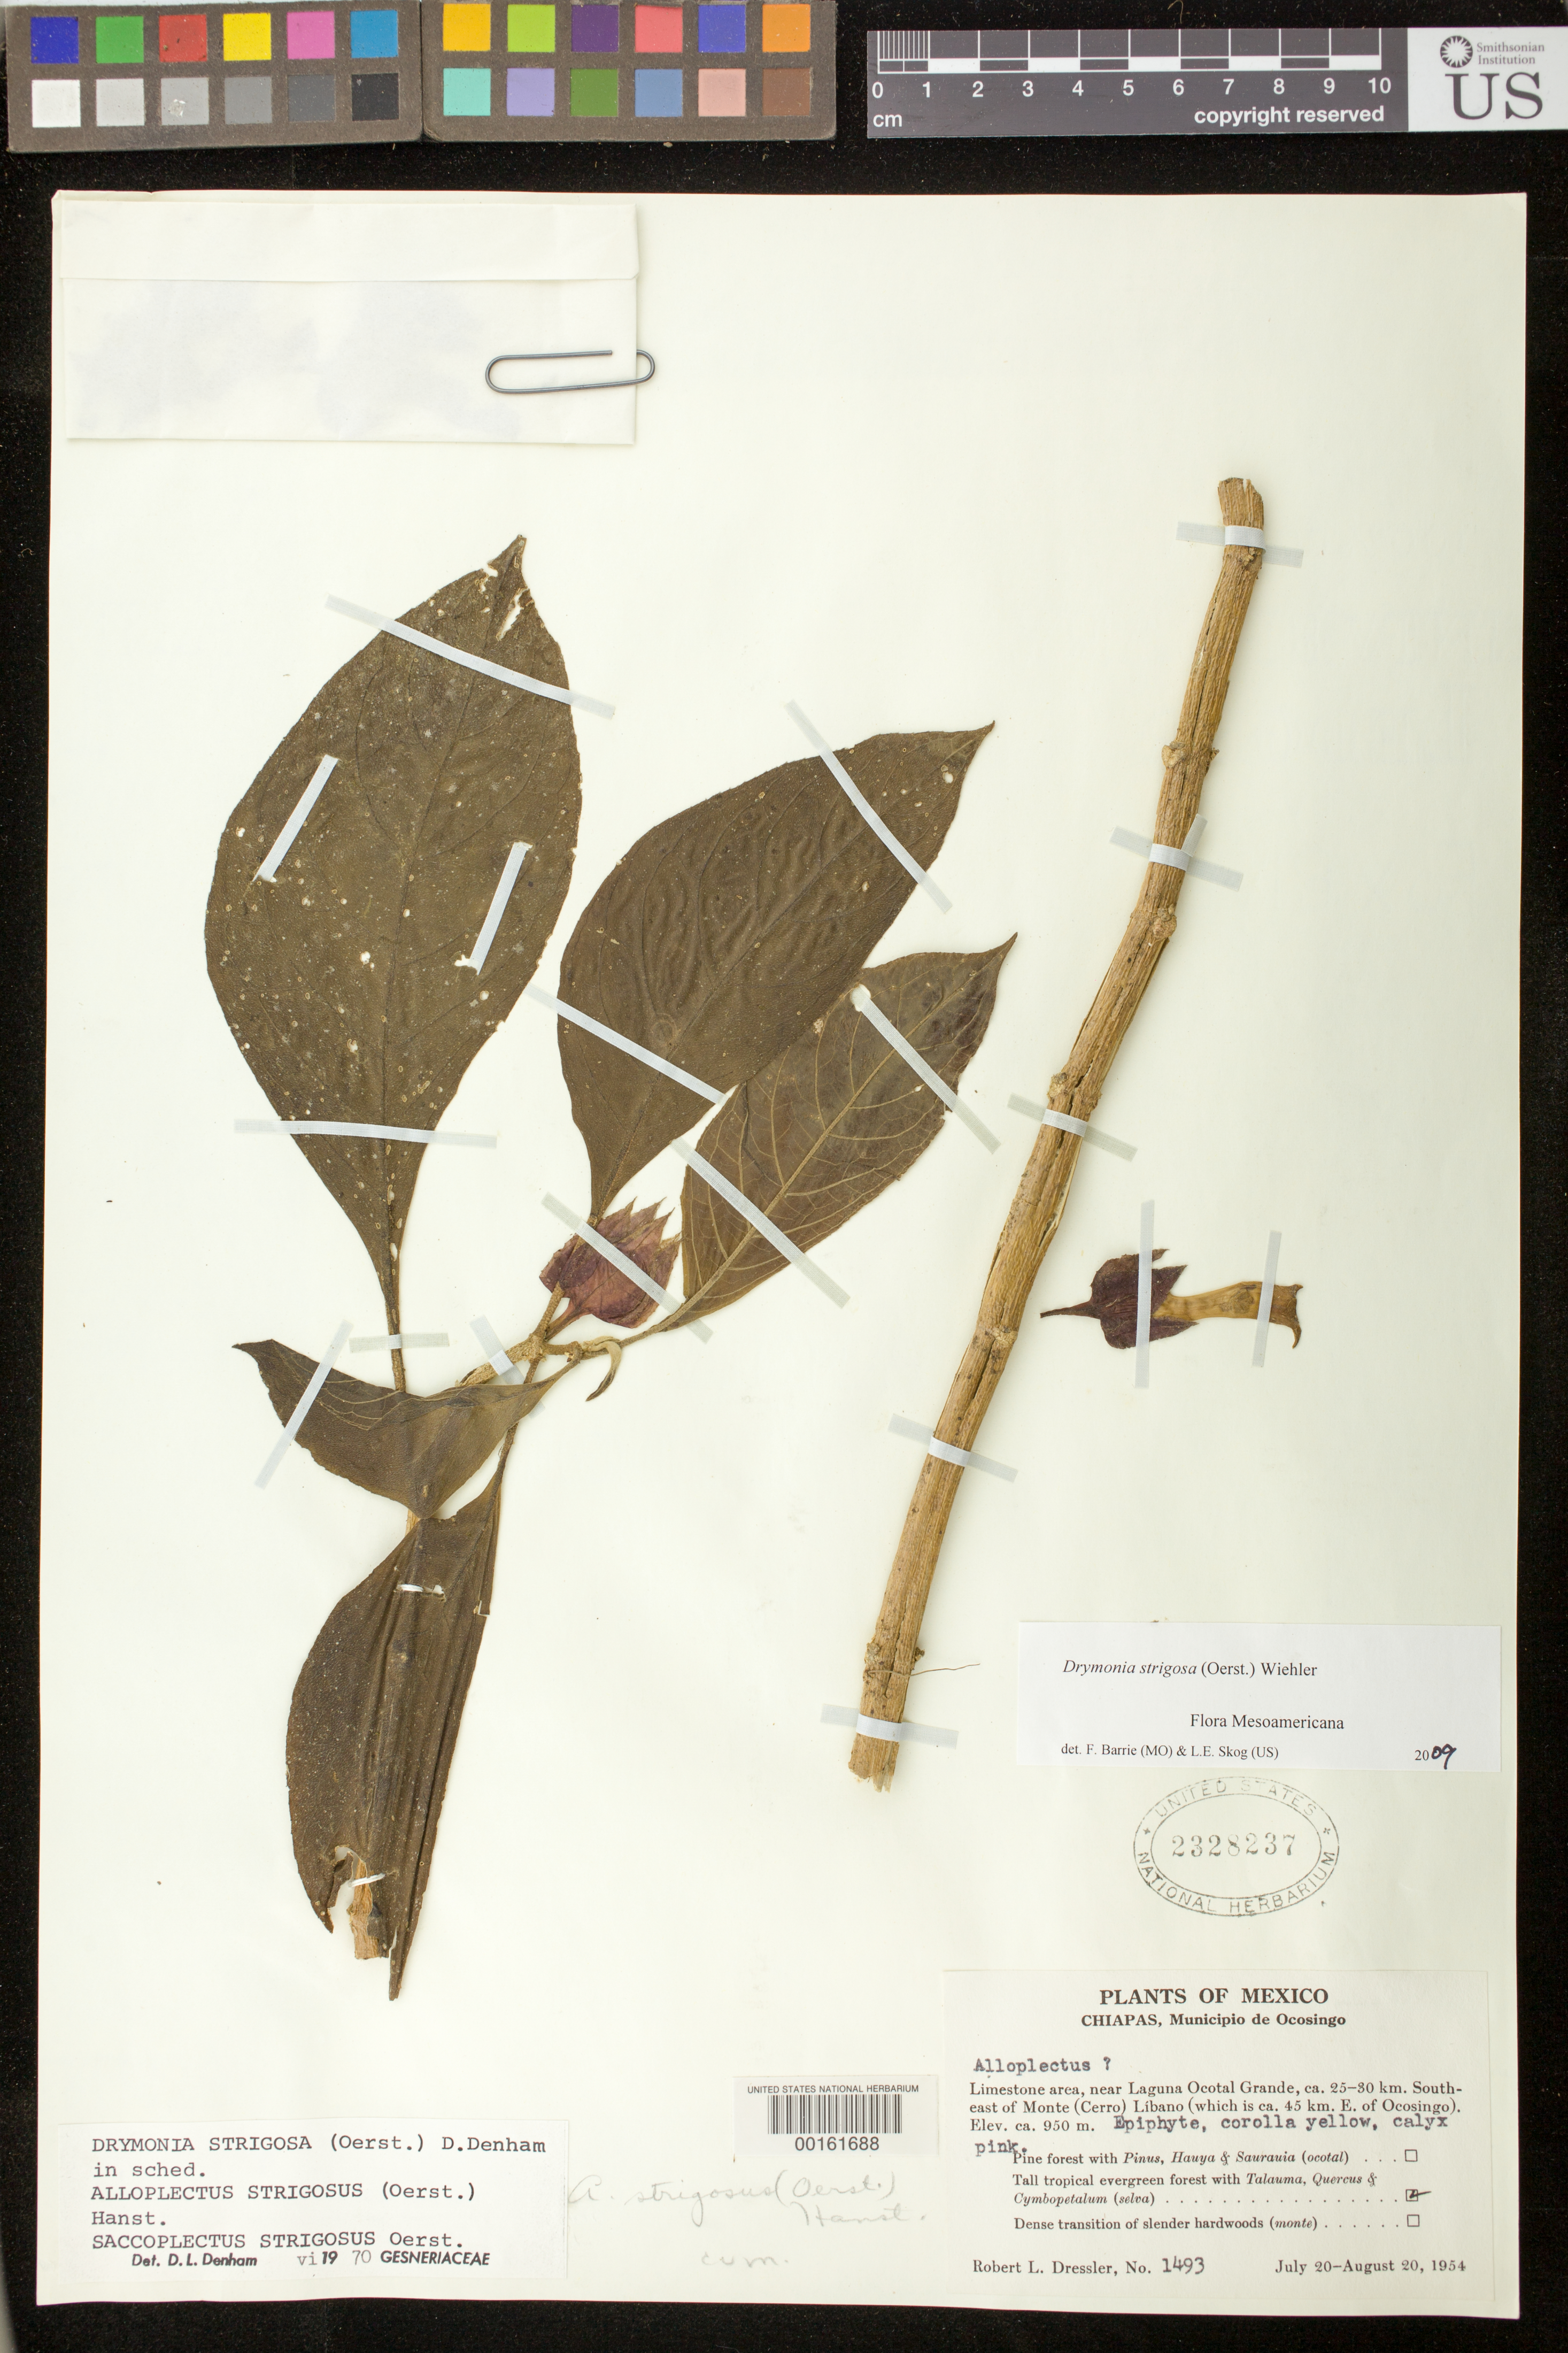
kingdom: Plantae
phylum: Tracheophyta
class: Magnoliopsida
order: Lamiales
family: Gesneriaceae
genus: Drymonia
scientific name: Drymonia strigosa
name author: (Oerst.) Wiehler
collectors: R. Dressler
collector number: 1493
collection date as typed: Jul-Aug 1954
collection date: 1954-07/1954-08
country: Mexico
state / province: Chiapas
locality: Ocosingo (mun.), near Laguna Ocotal Grande, about 25-30 km SE of Monte (Cerro) Libano (which is about 45 km E of Ocosingo)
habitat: Tall tropical evergreen forest with Talauma, Quercus .. limestone area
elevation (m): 950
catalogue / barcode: US 2328237